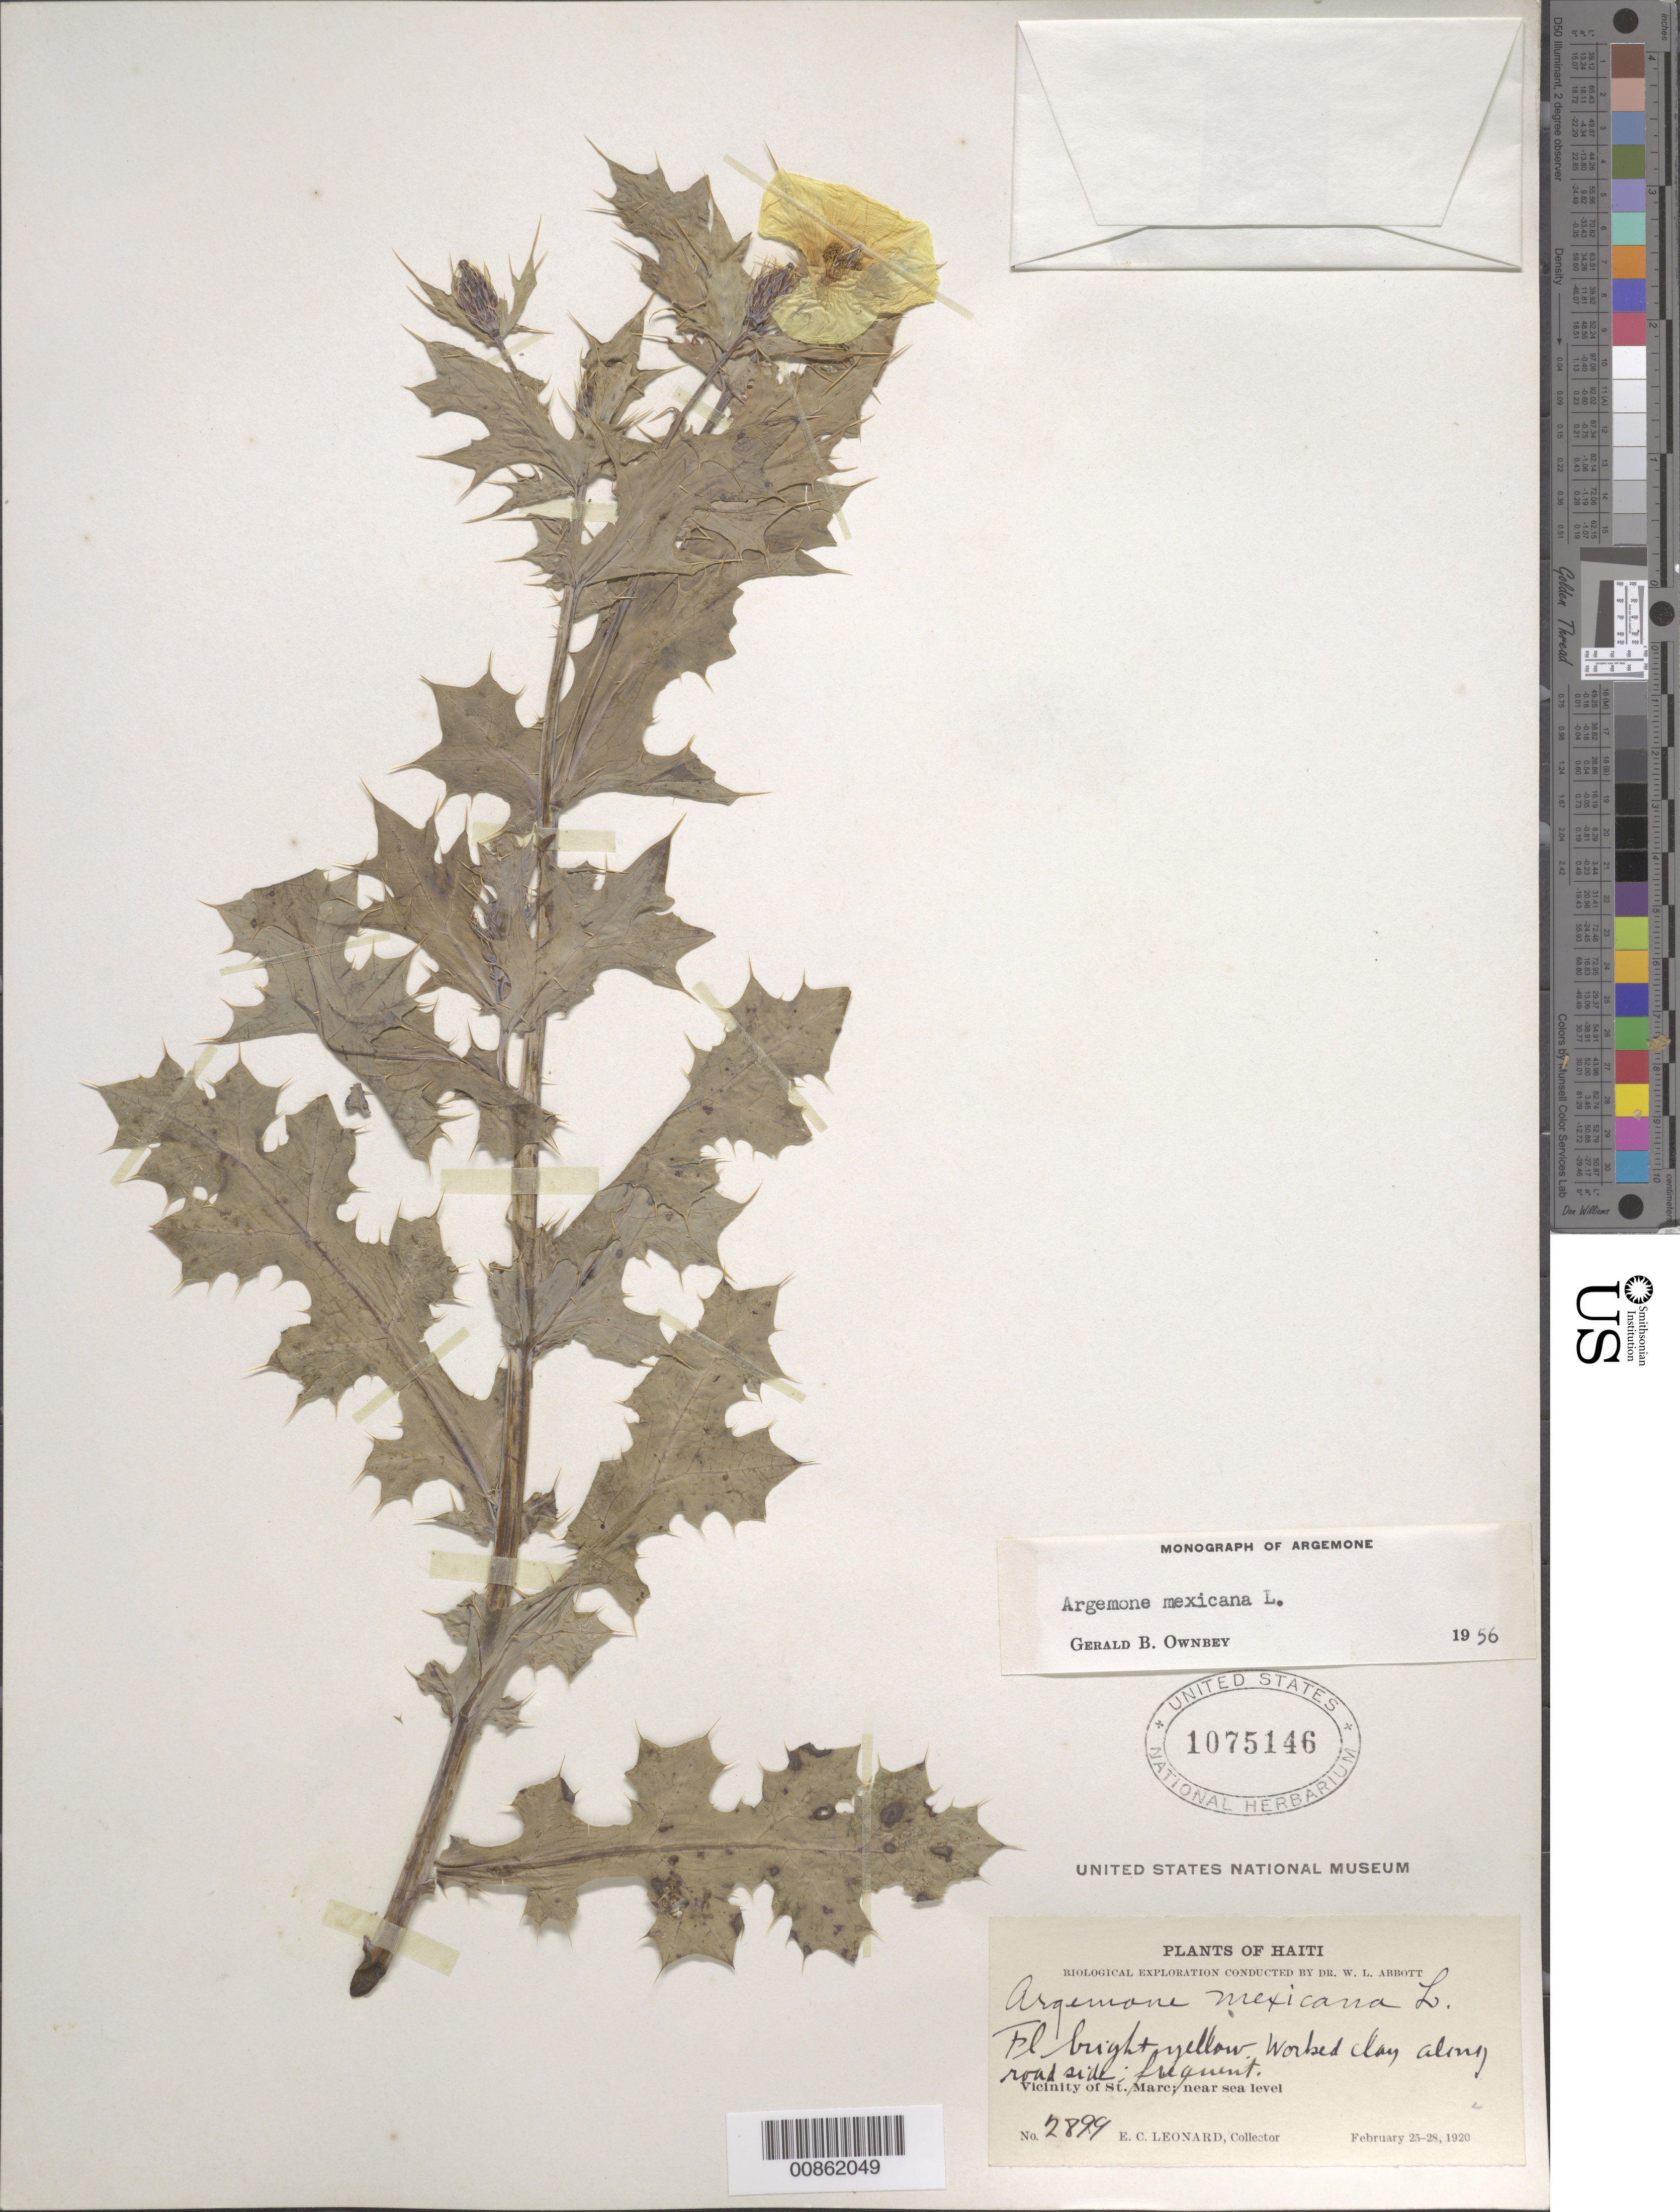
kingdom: Plantae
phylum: Tracheophyta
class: Magnoliopsida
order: Ranunculales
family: Papaveraceae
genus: Argemone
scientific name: Argemone mexicana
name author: L.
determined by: Ownbey, G. B.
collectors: E. C. Leonard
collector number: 2899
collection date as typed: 25 Feb 1920 to 28 Feb 1920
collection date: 1920-02-25/1920-02-28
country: Haiti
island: Hispaniola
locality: Vicinity of St. Marc.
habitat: Worked clay along roadside.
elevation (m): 0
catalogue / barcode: US 1075146